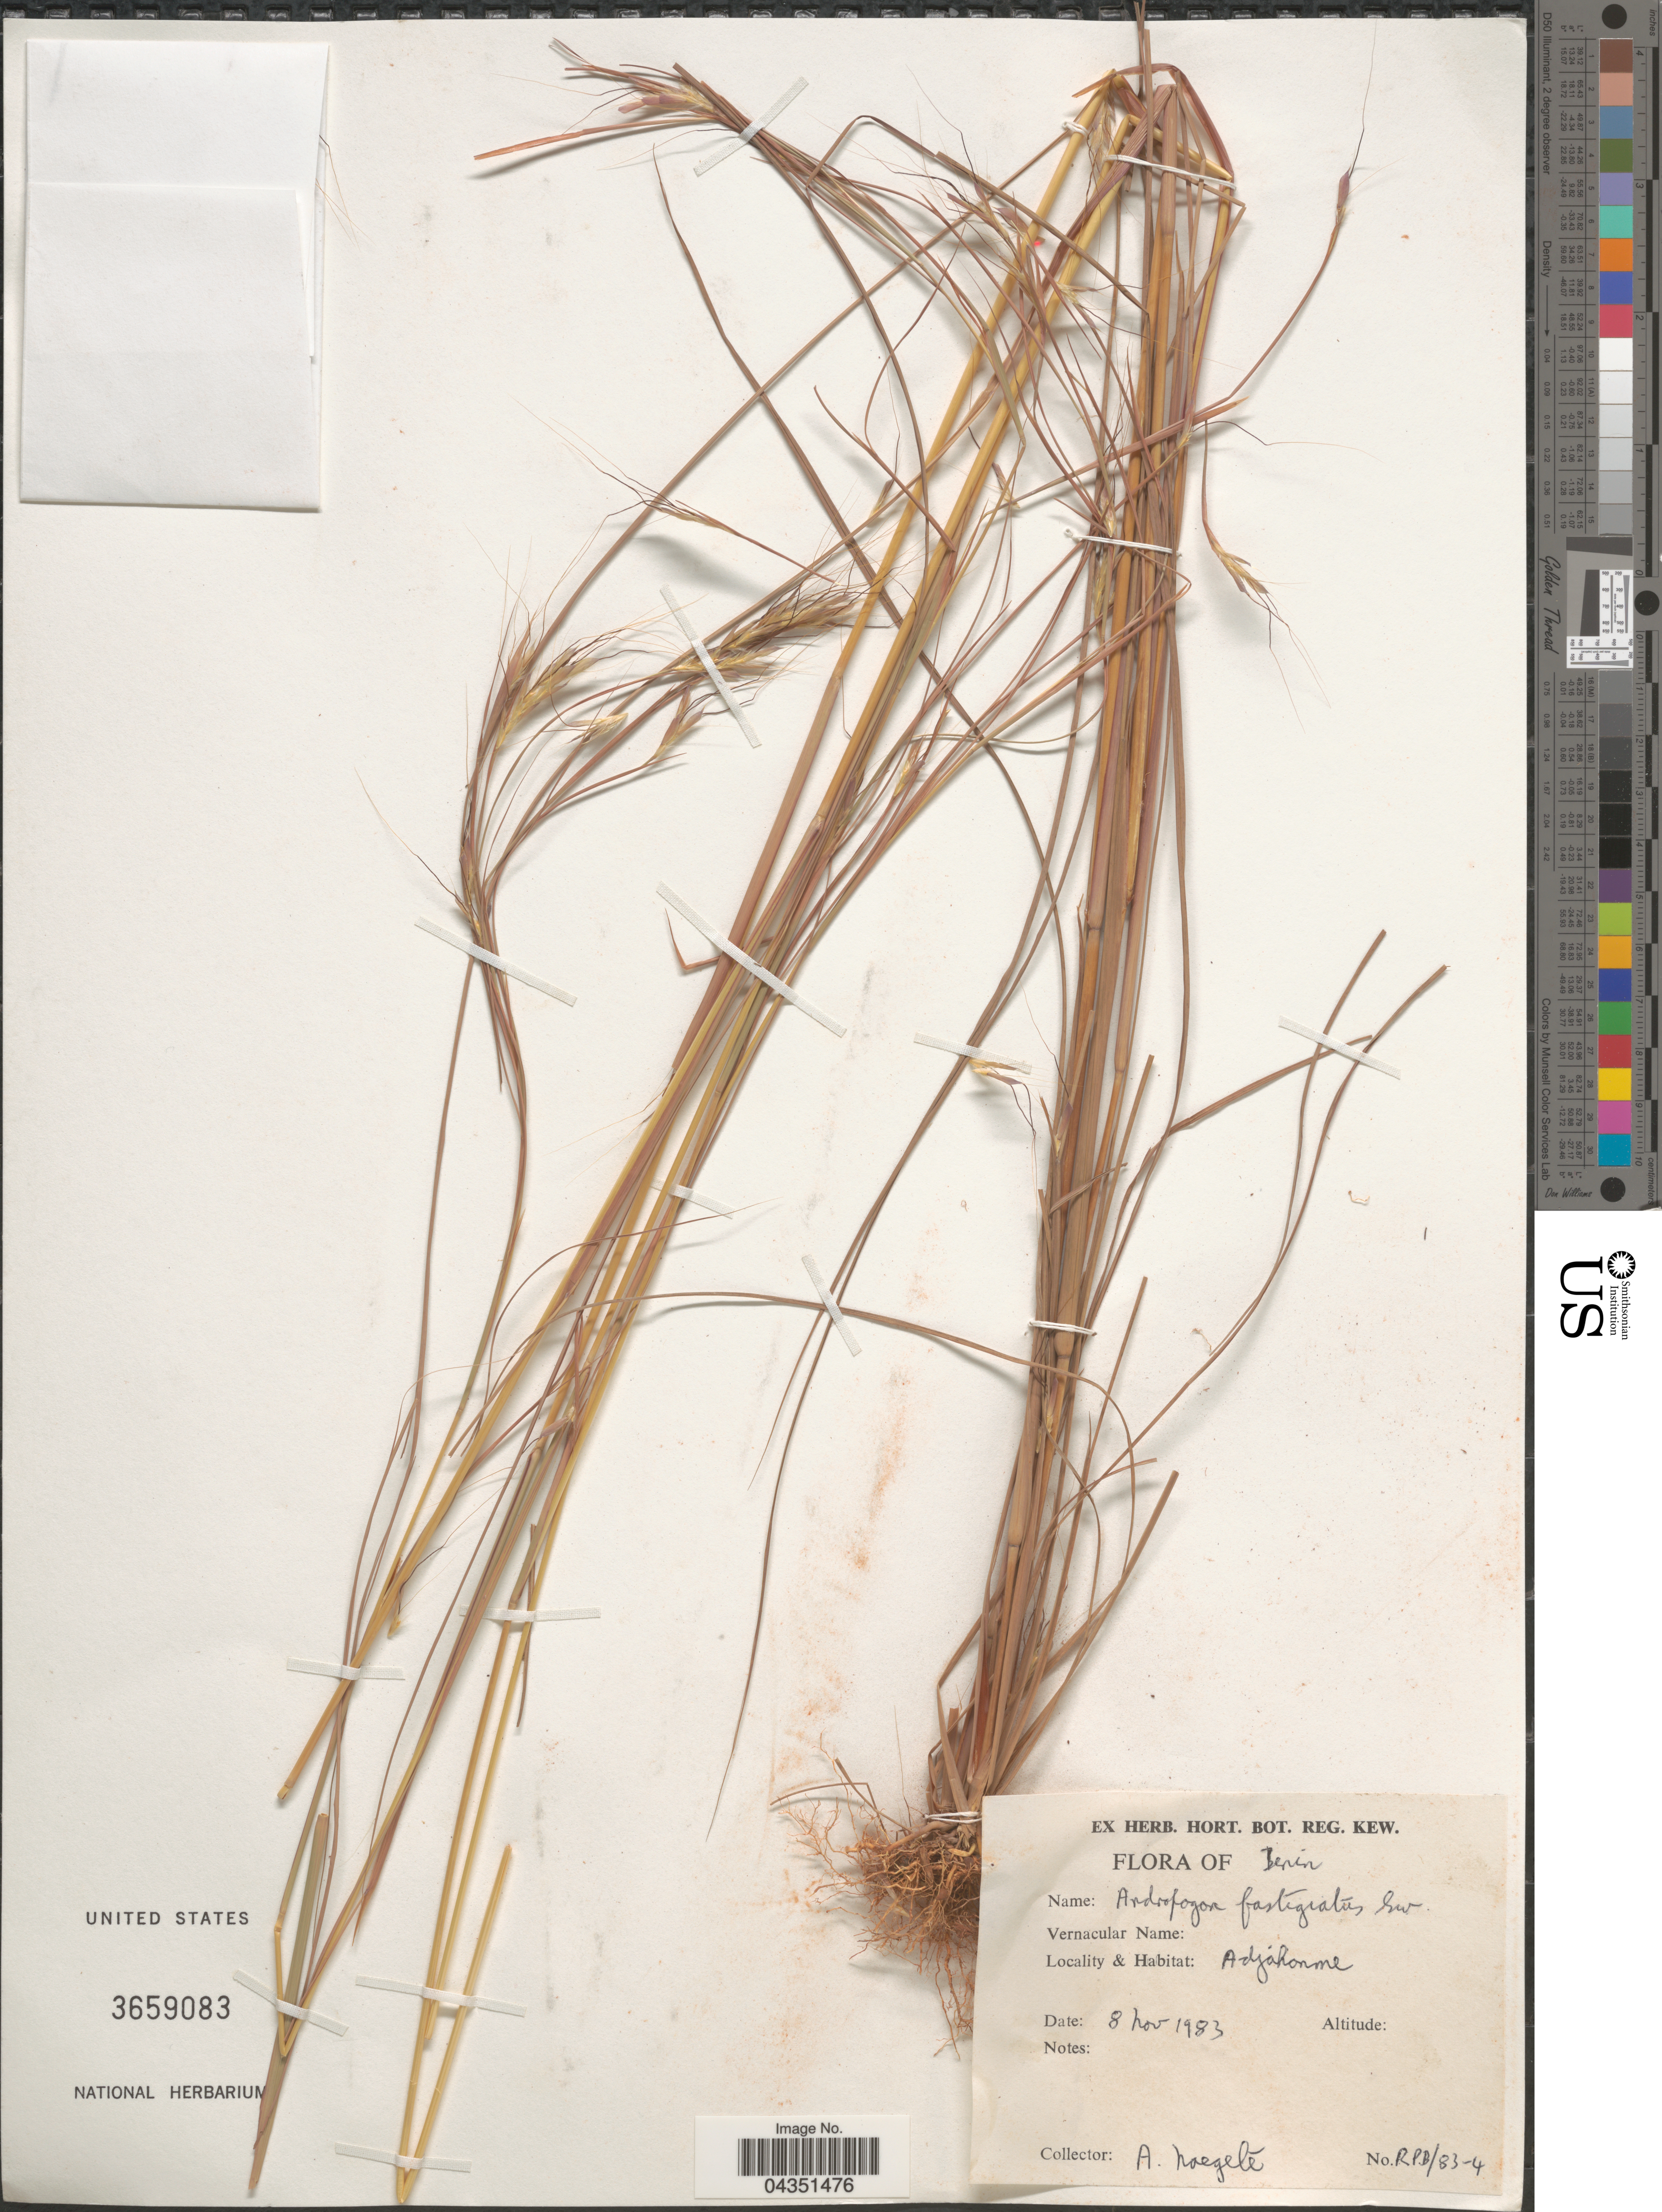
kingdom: Plantae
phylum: Tracheophyta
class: Liliopsida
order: Poales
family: Poaceae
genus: Diectomis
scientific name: Diectomis fastigiata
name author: (Sw.) P. Beauv.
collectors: A. Nolgete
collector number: R.P.B./83-4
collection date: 1983-11-08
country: Benin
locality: Adjahonme.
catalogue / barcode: US 3659083